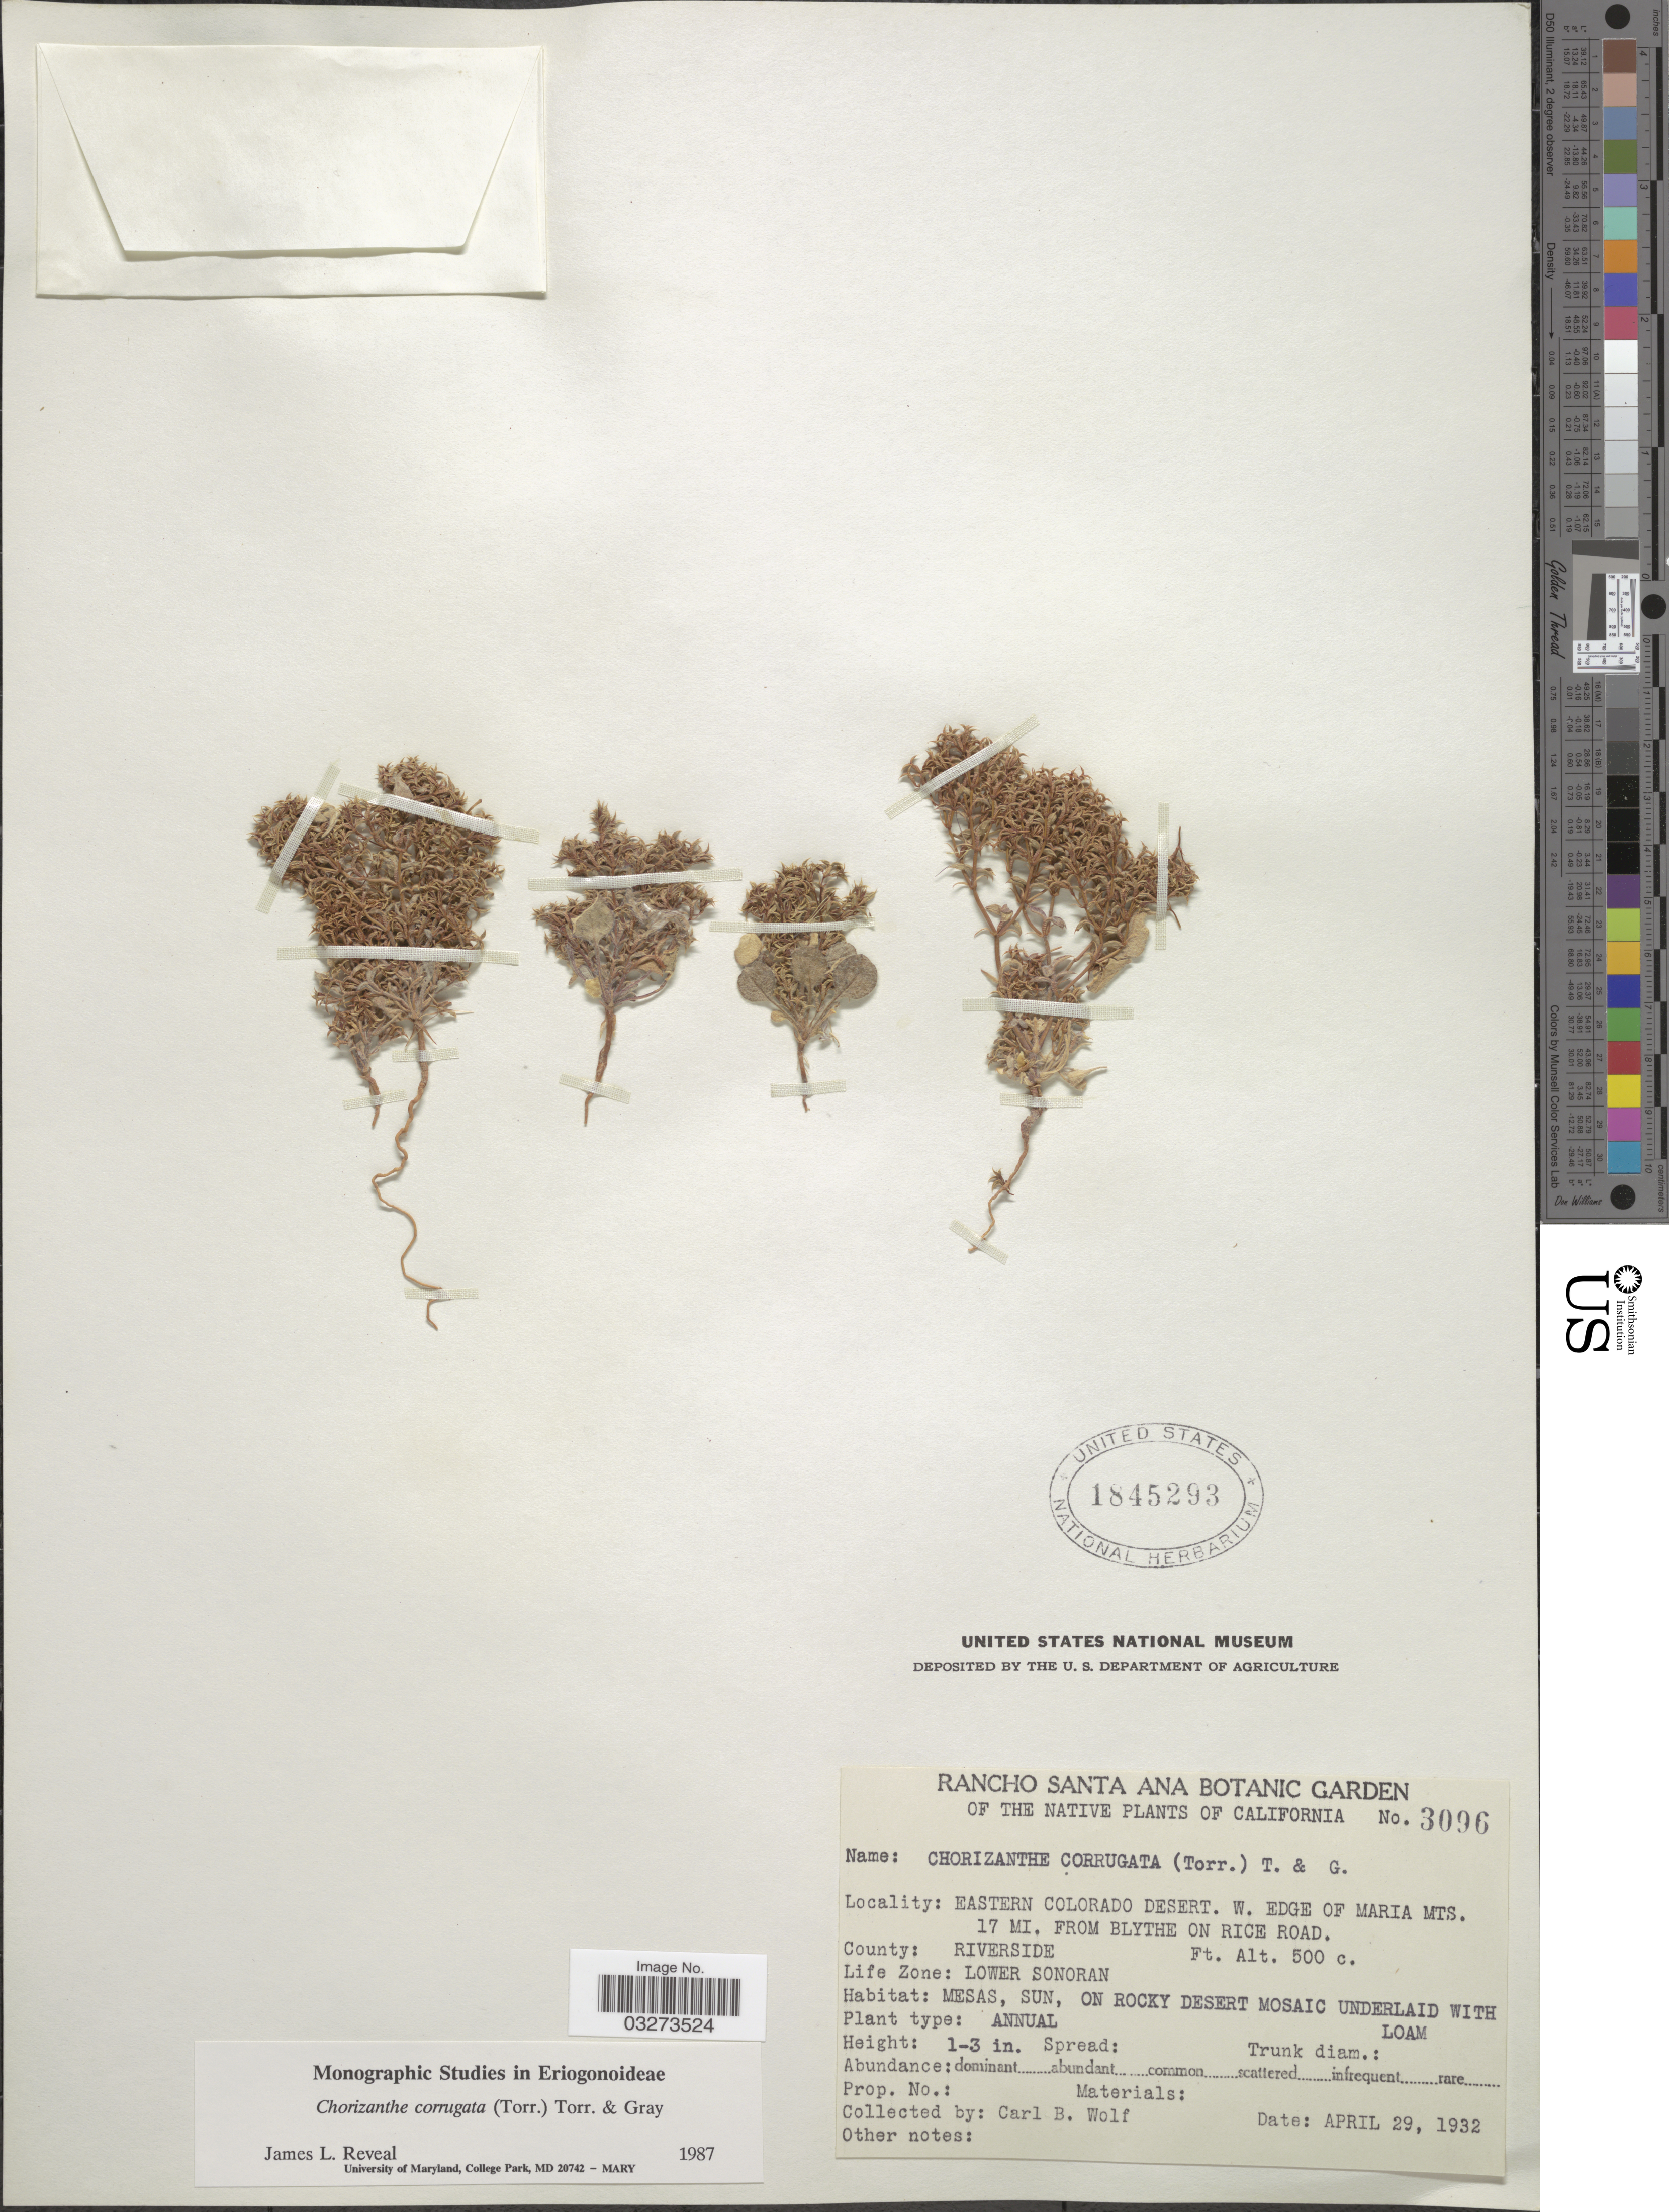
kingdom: Plantae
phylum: Tracheophyta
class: Magnoliopsida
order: Caryophyllales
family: Polygonaceae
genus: Chorizanthe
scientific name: Chorizanthe corrugata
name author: Torr. & A. Gray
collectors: C. B. Wolf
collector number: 3096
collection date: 1932-04-29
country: United States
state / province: California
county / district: Riverside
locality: Eastern Colorado Desert. W. edge of Maria Mts. 17 mi. from Blythe on Rice Road. County: Riverside. Life Zone: Lower Sonoran.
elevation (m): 152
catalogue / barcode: US 1845293